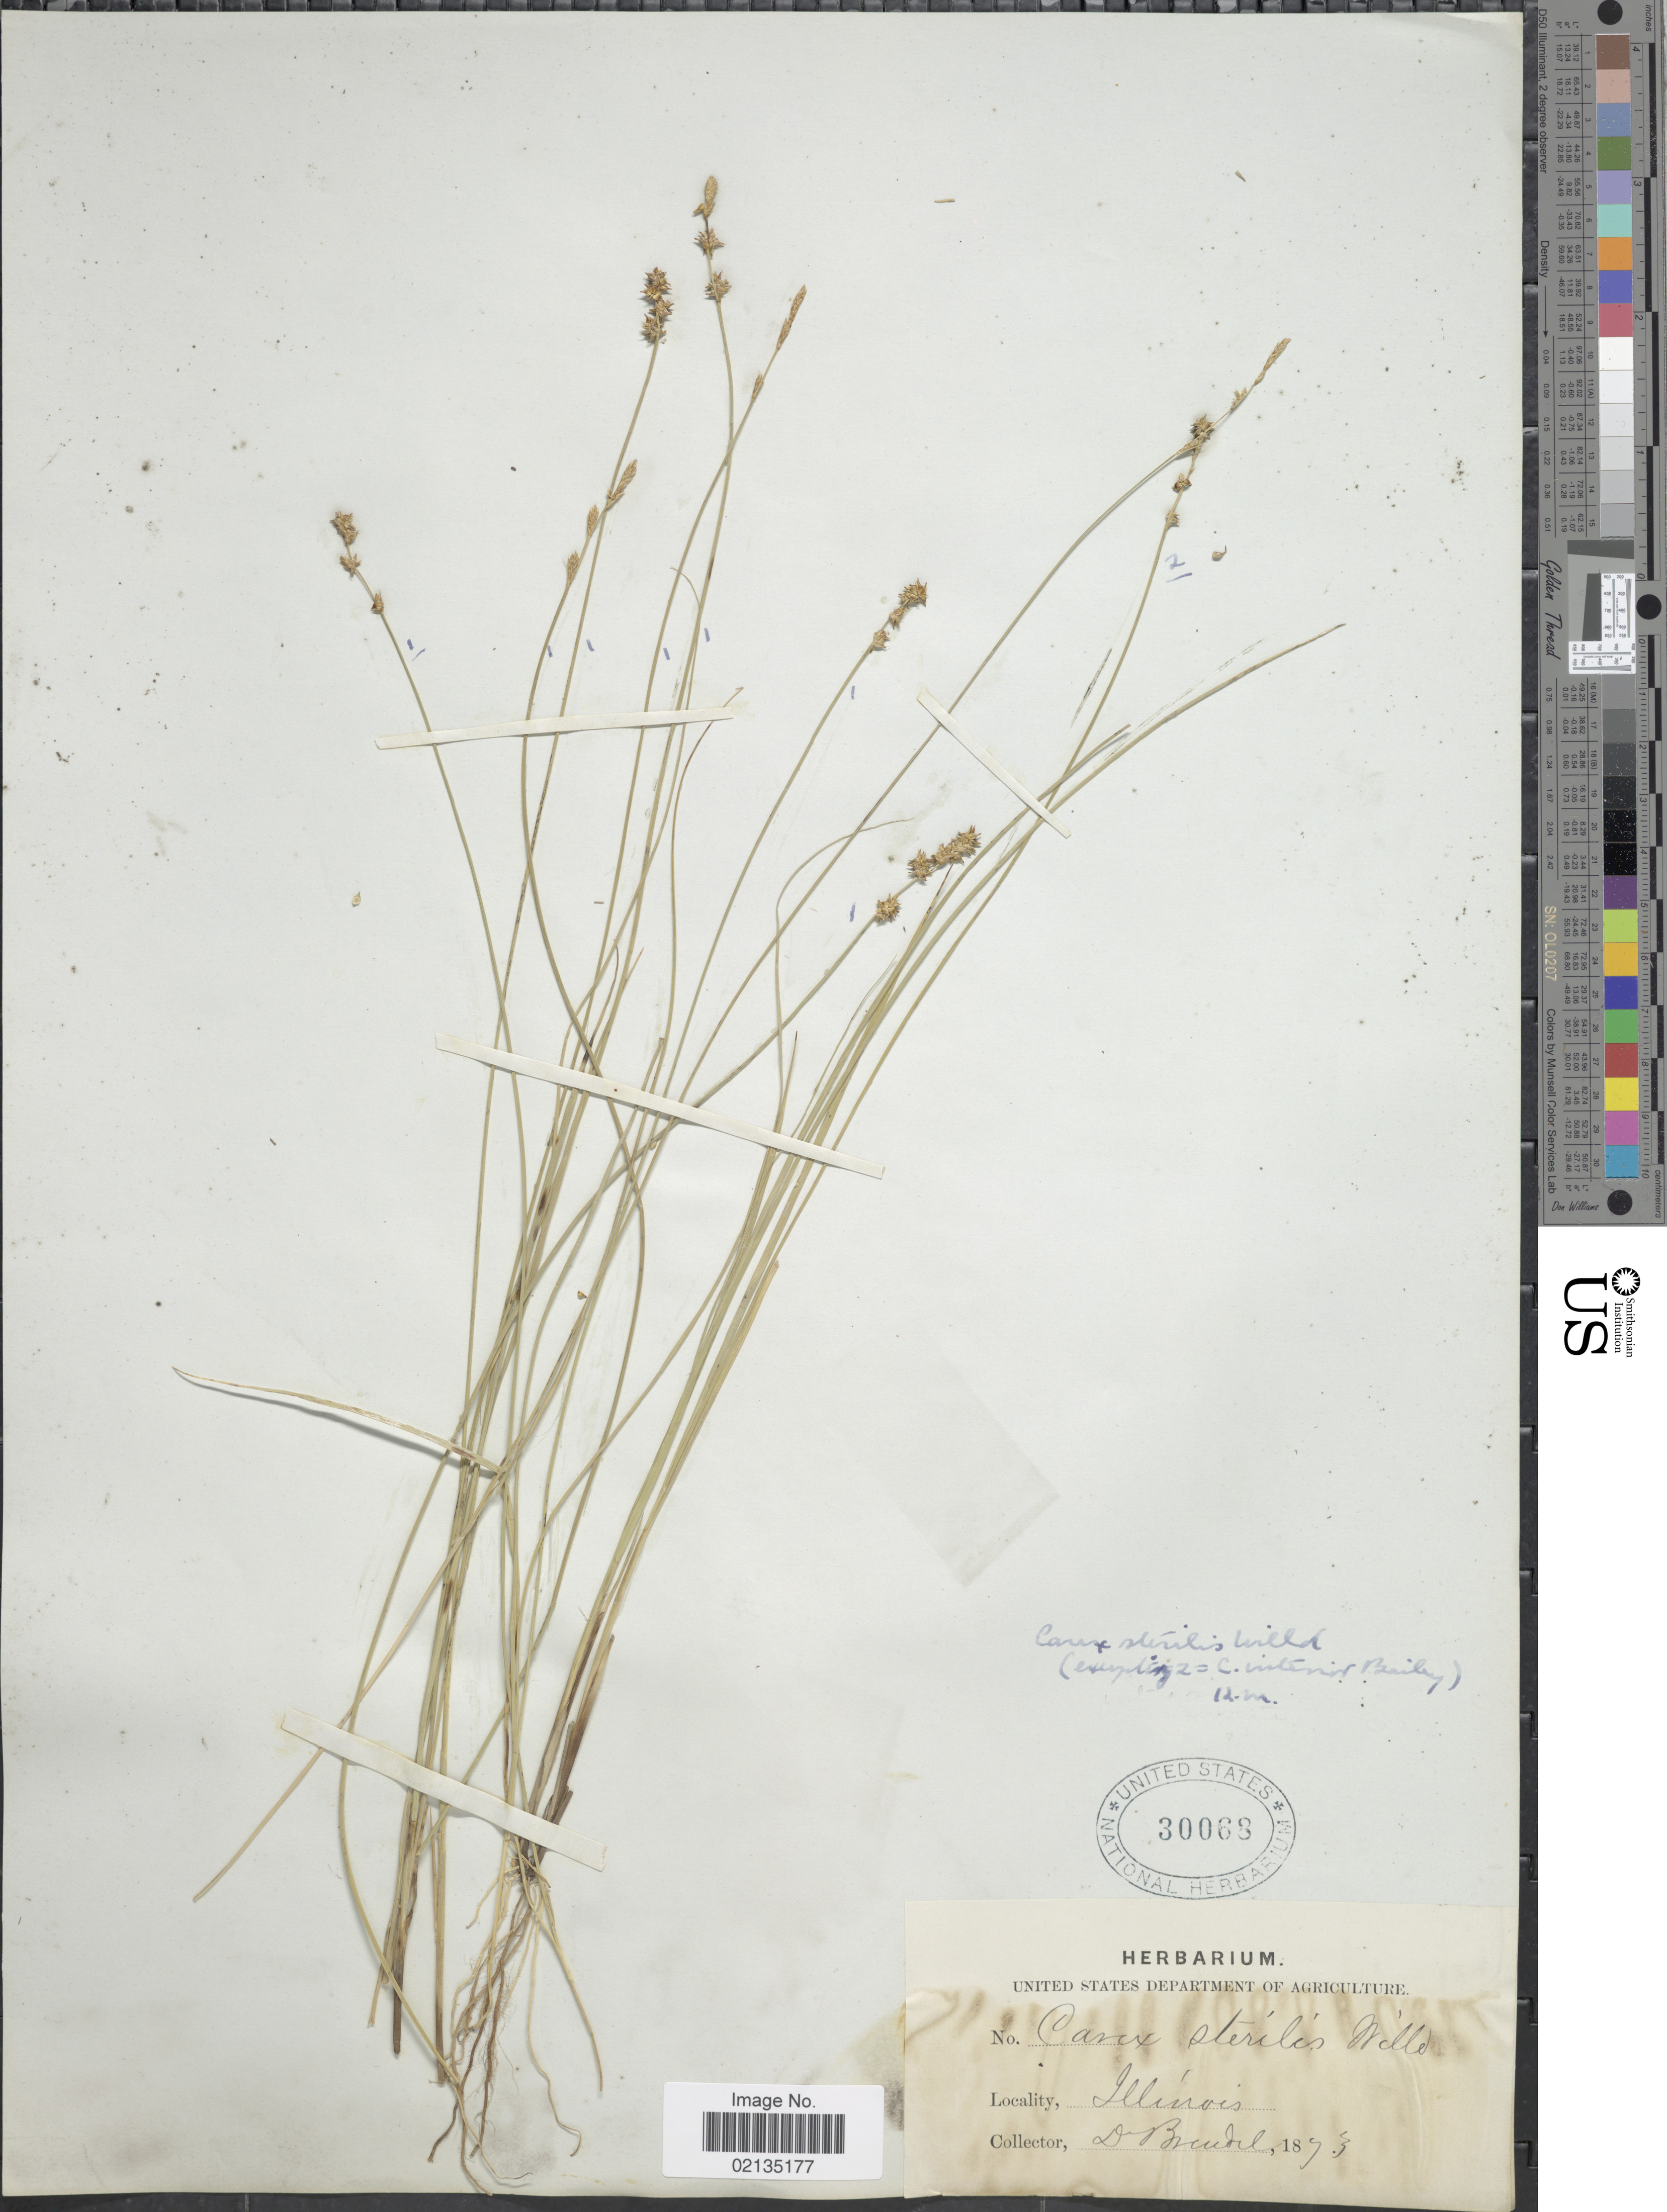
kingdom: Plantae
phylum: Tracheophyta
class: Liliopsida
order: Poales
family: Cyperaceae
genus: Carex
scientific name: Carex sterilis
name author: Willd.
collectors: -. Brendel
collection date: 1873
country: United States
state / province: Illinois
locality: Illinois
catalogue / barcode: US 30068